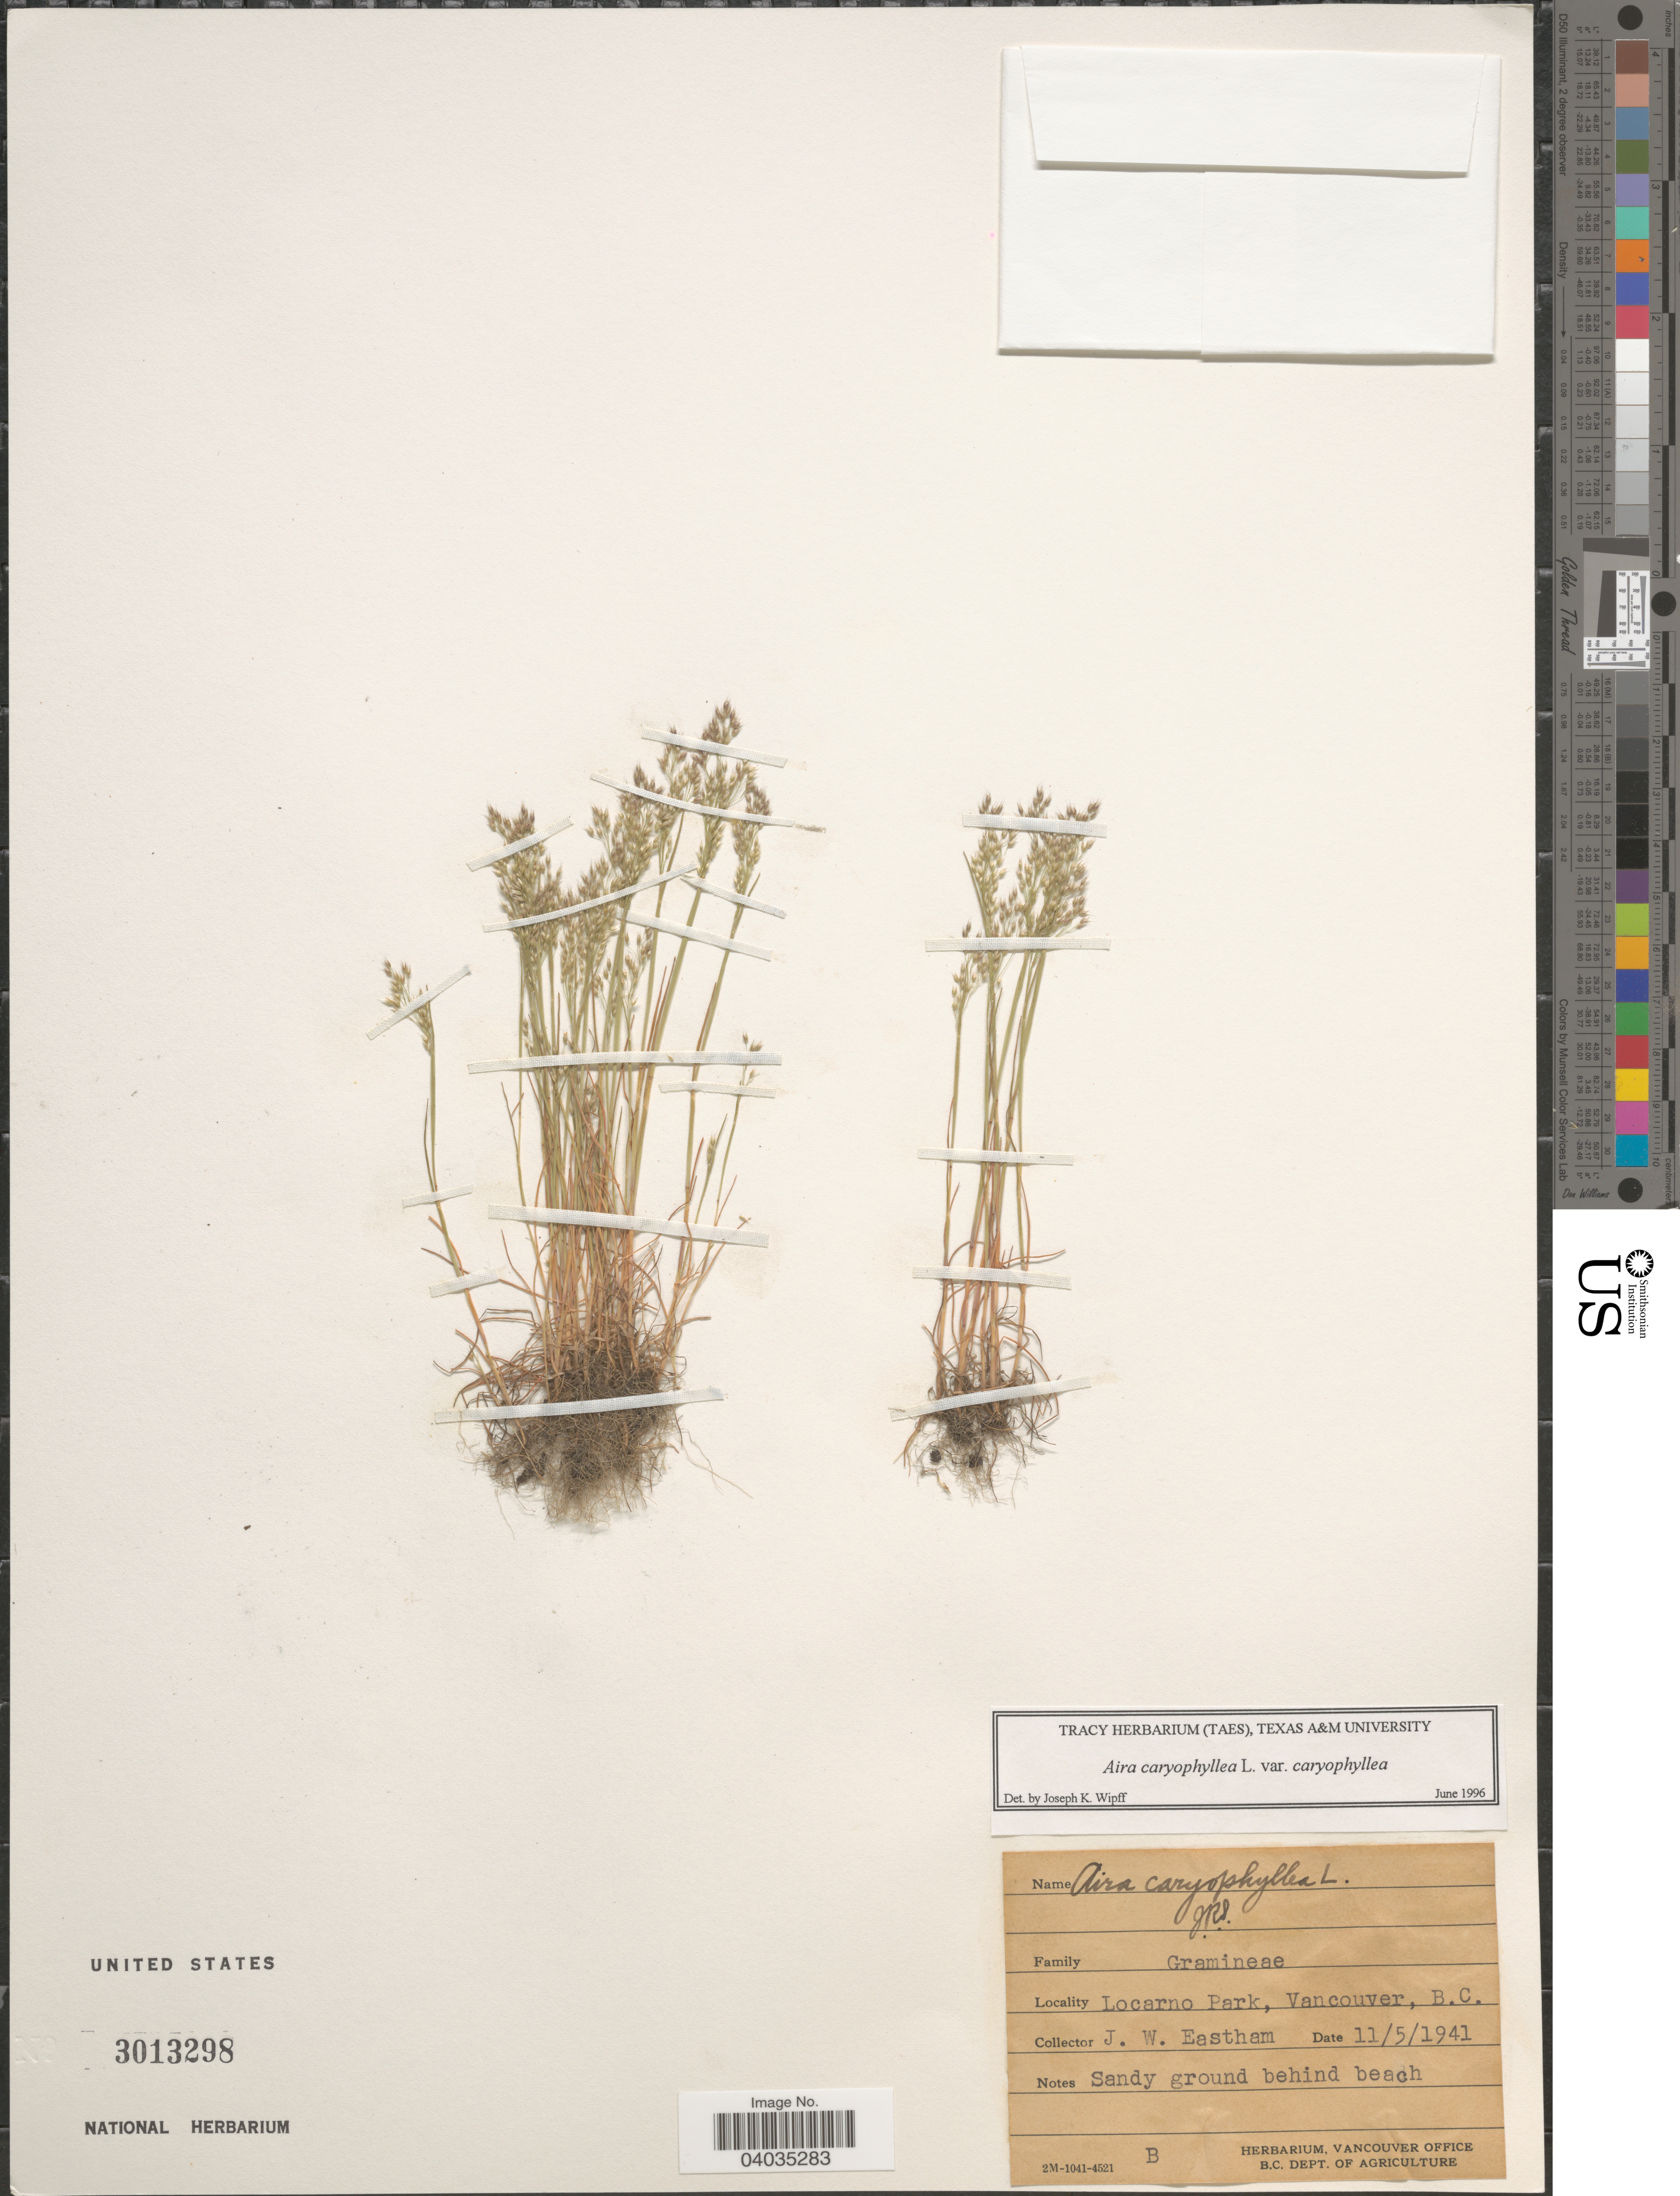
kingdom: Plantae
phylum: Tracheophyta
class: Liliopsida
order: Poales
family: Poaceae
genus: Aira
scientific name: Aira caryophyllea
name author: L.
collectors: J. Eastham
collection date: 1941-05-11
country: Canada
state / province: British Columbia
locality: Locarno Park, Vancouver.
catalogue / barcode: US 3013298